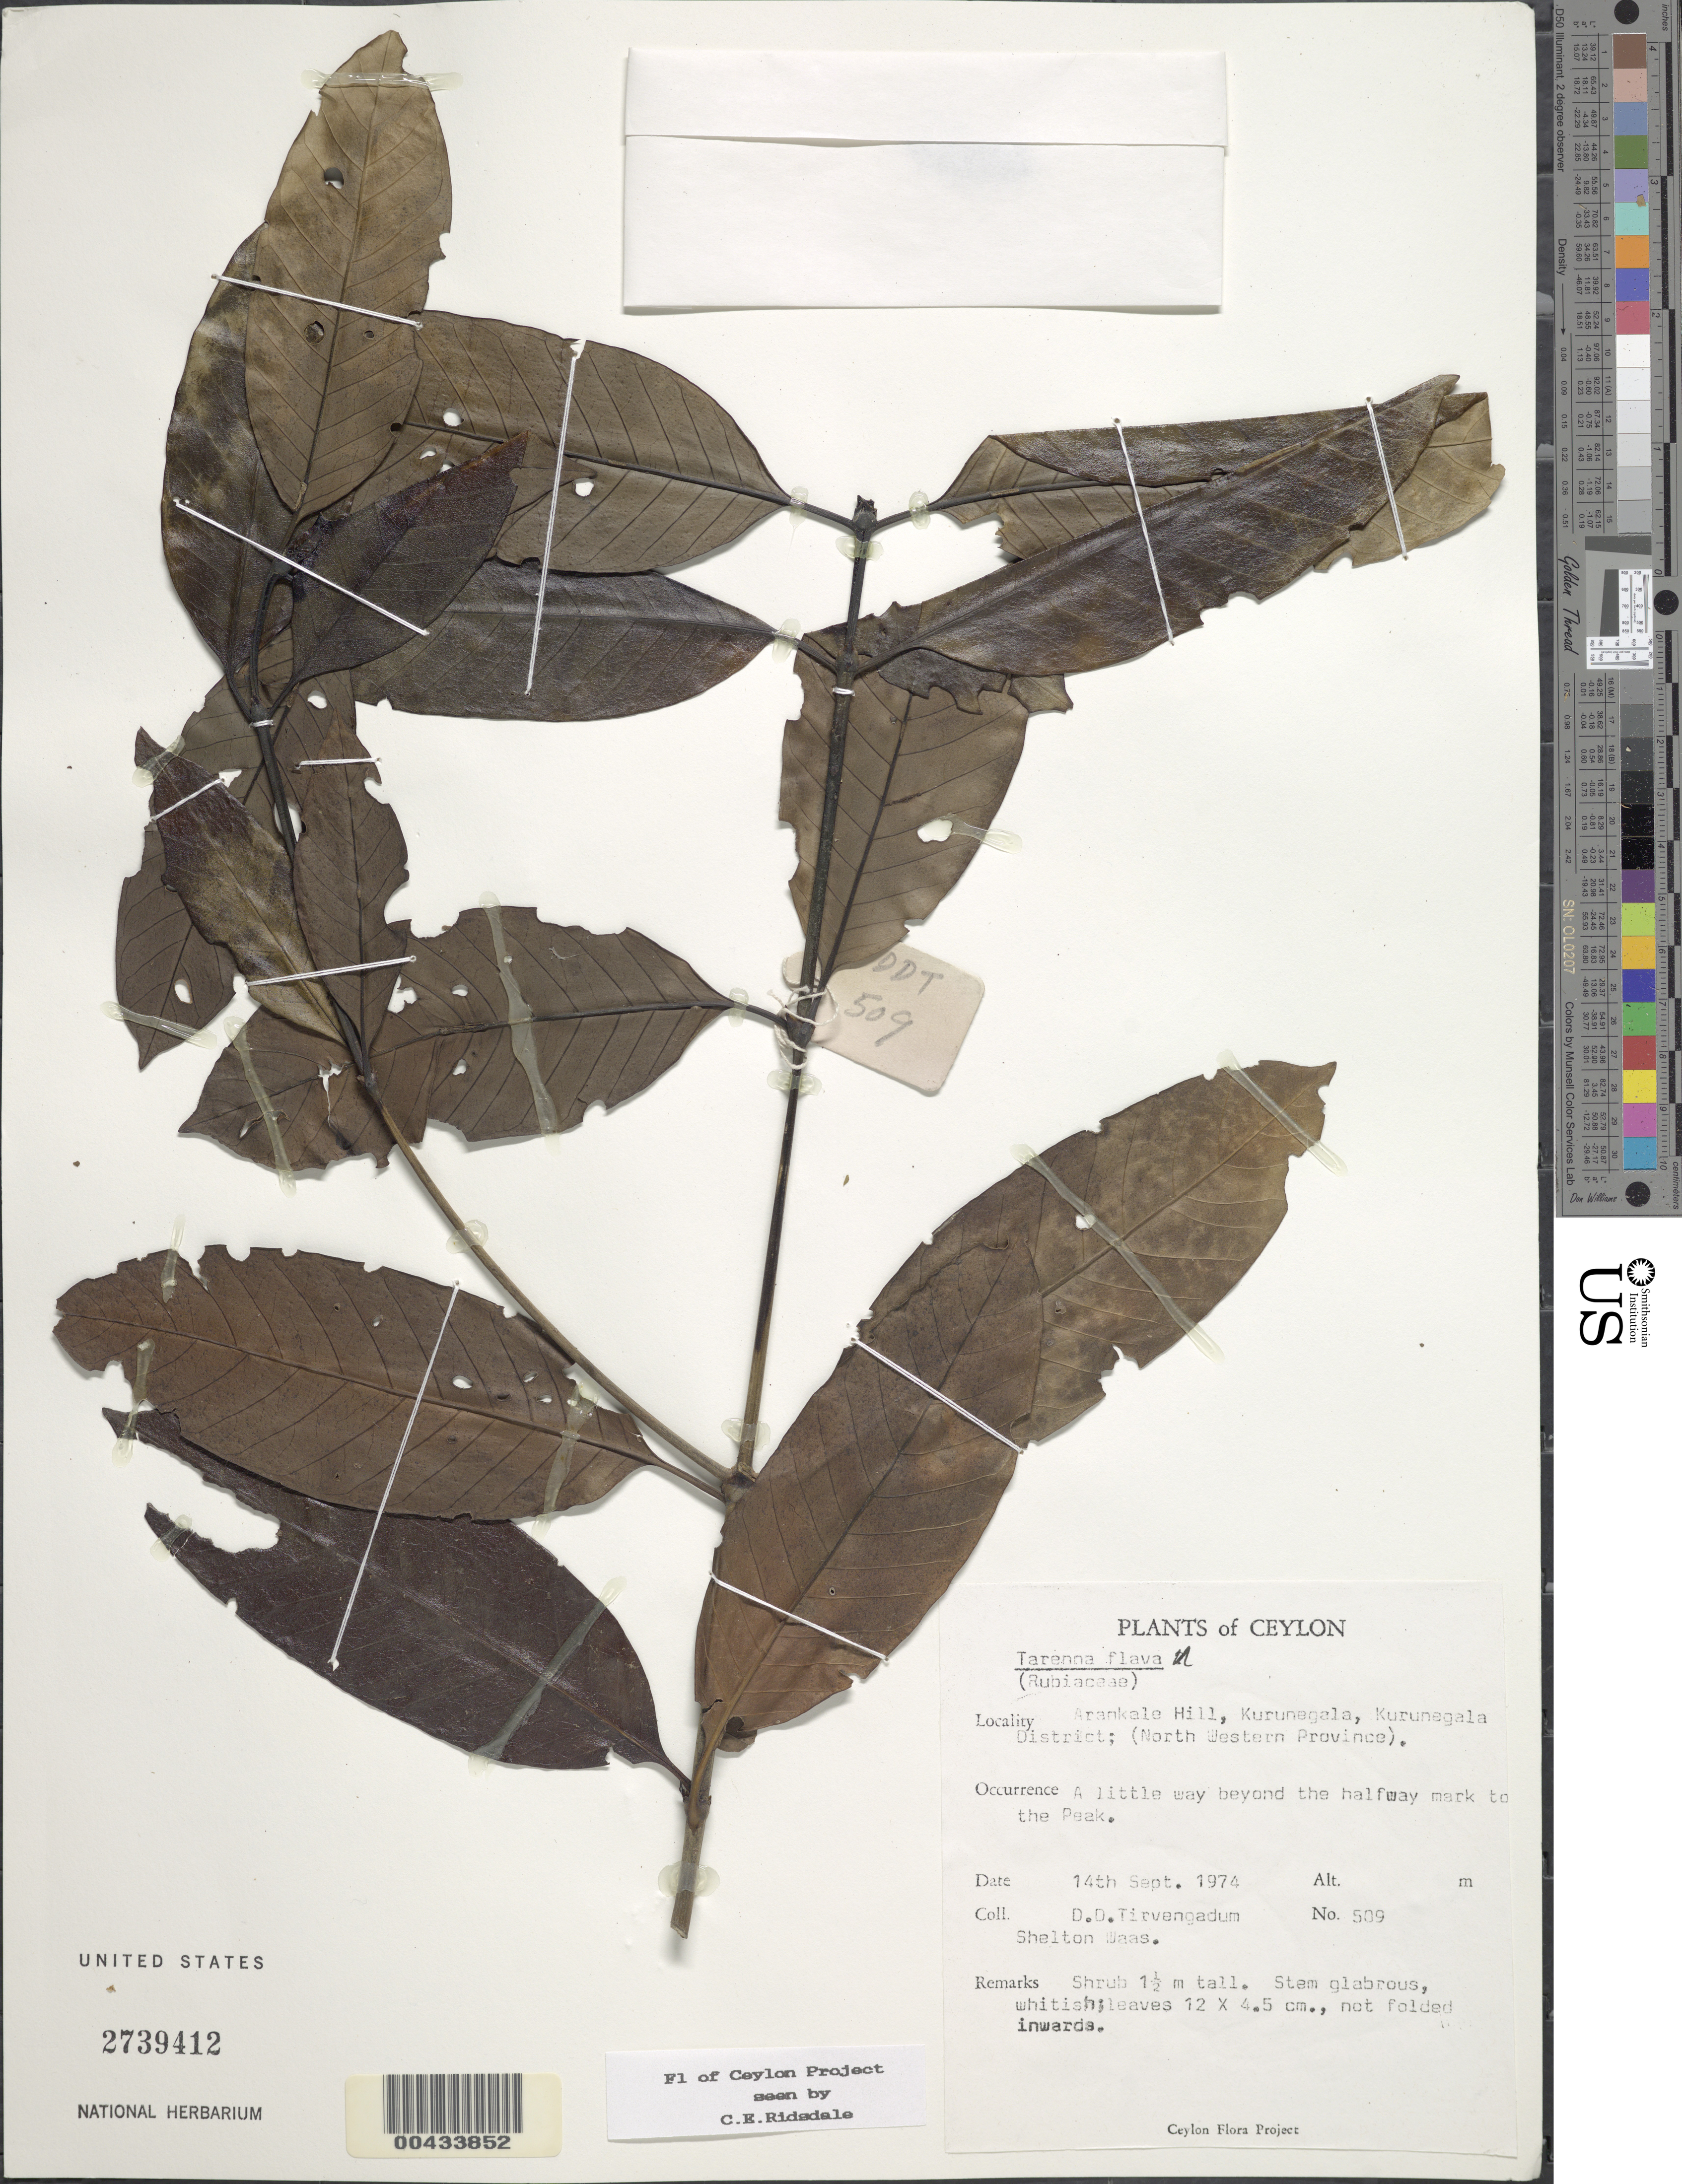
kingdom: Plantae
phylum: Tracheophyta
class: Magnoliopsida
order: Gentianales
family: Rubiaceae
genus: Tarenna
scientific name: Tarenna flava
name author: Alston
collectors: D. Tirvengadum & S. Waas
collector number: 509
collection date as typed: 14 Sep 1974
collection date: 1974-09-14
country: Sri Lanka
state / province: North Western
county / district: Kurunegala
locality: Arankale Hill, Kurunegala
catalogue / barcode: US 2739412